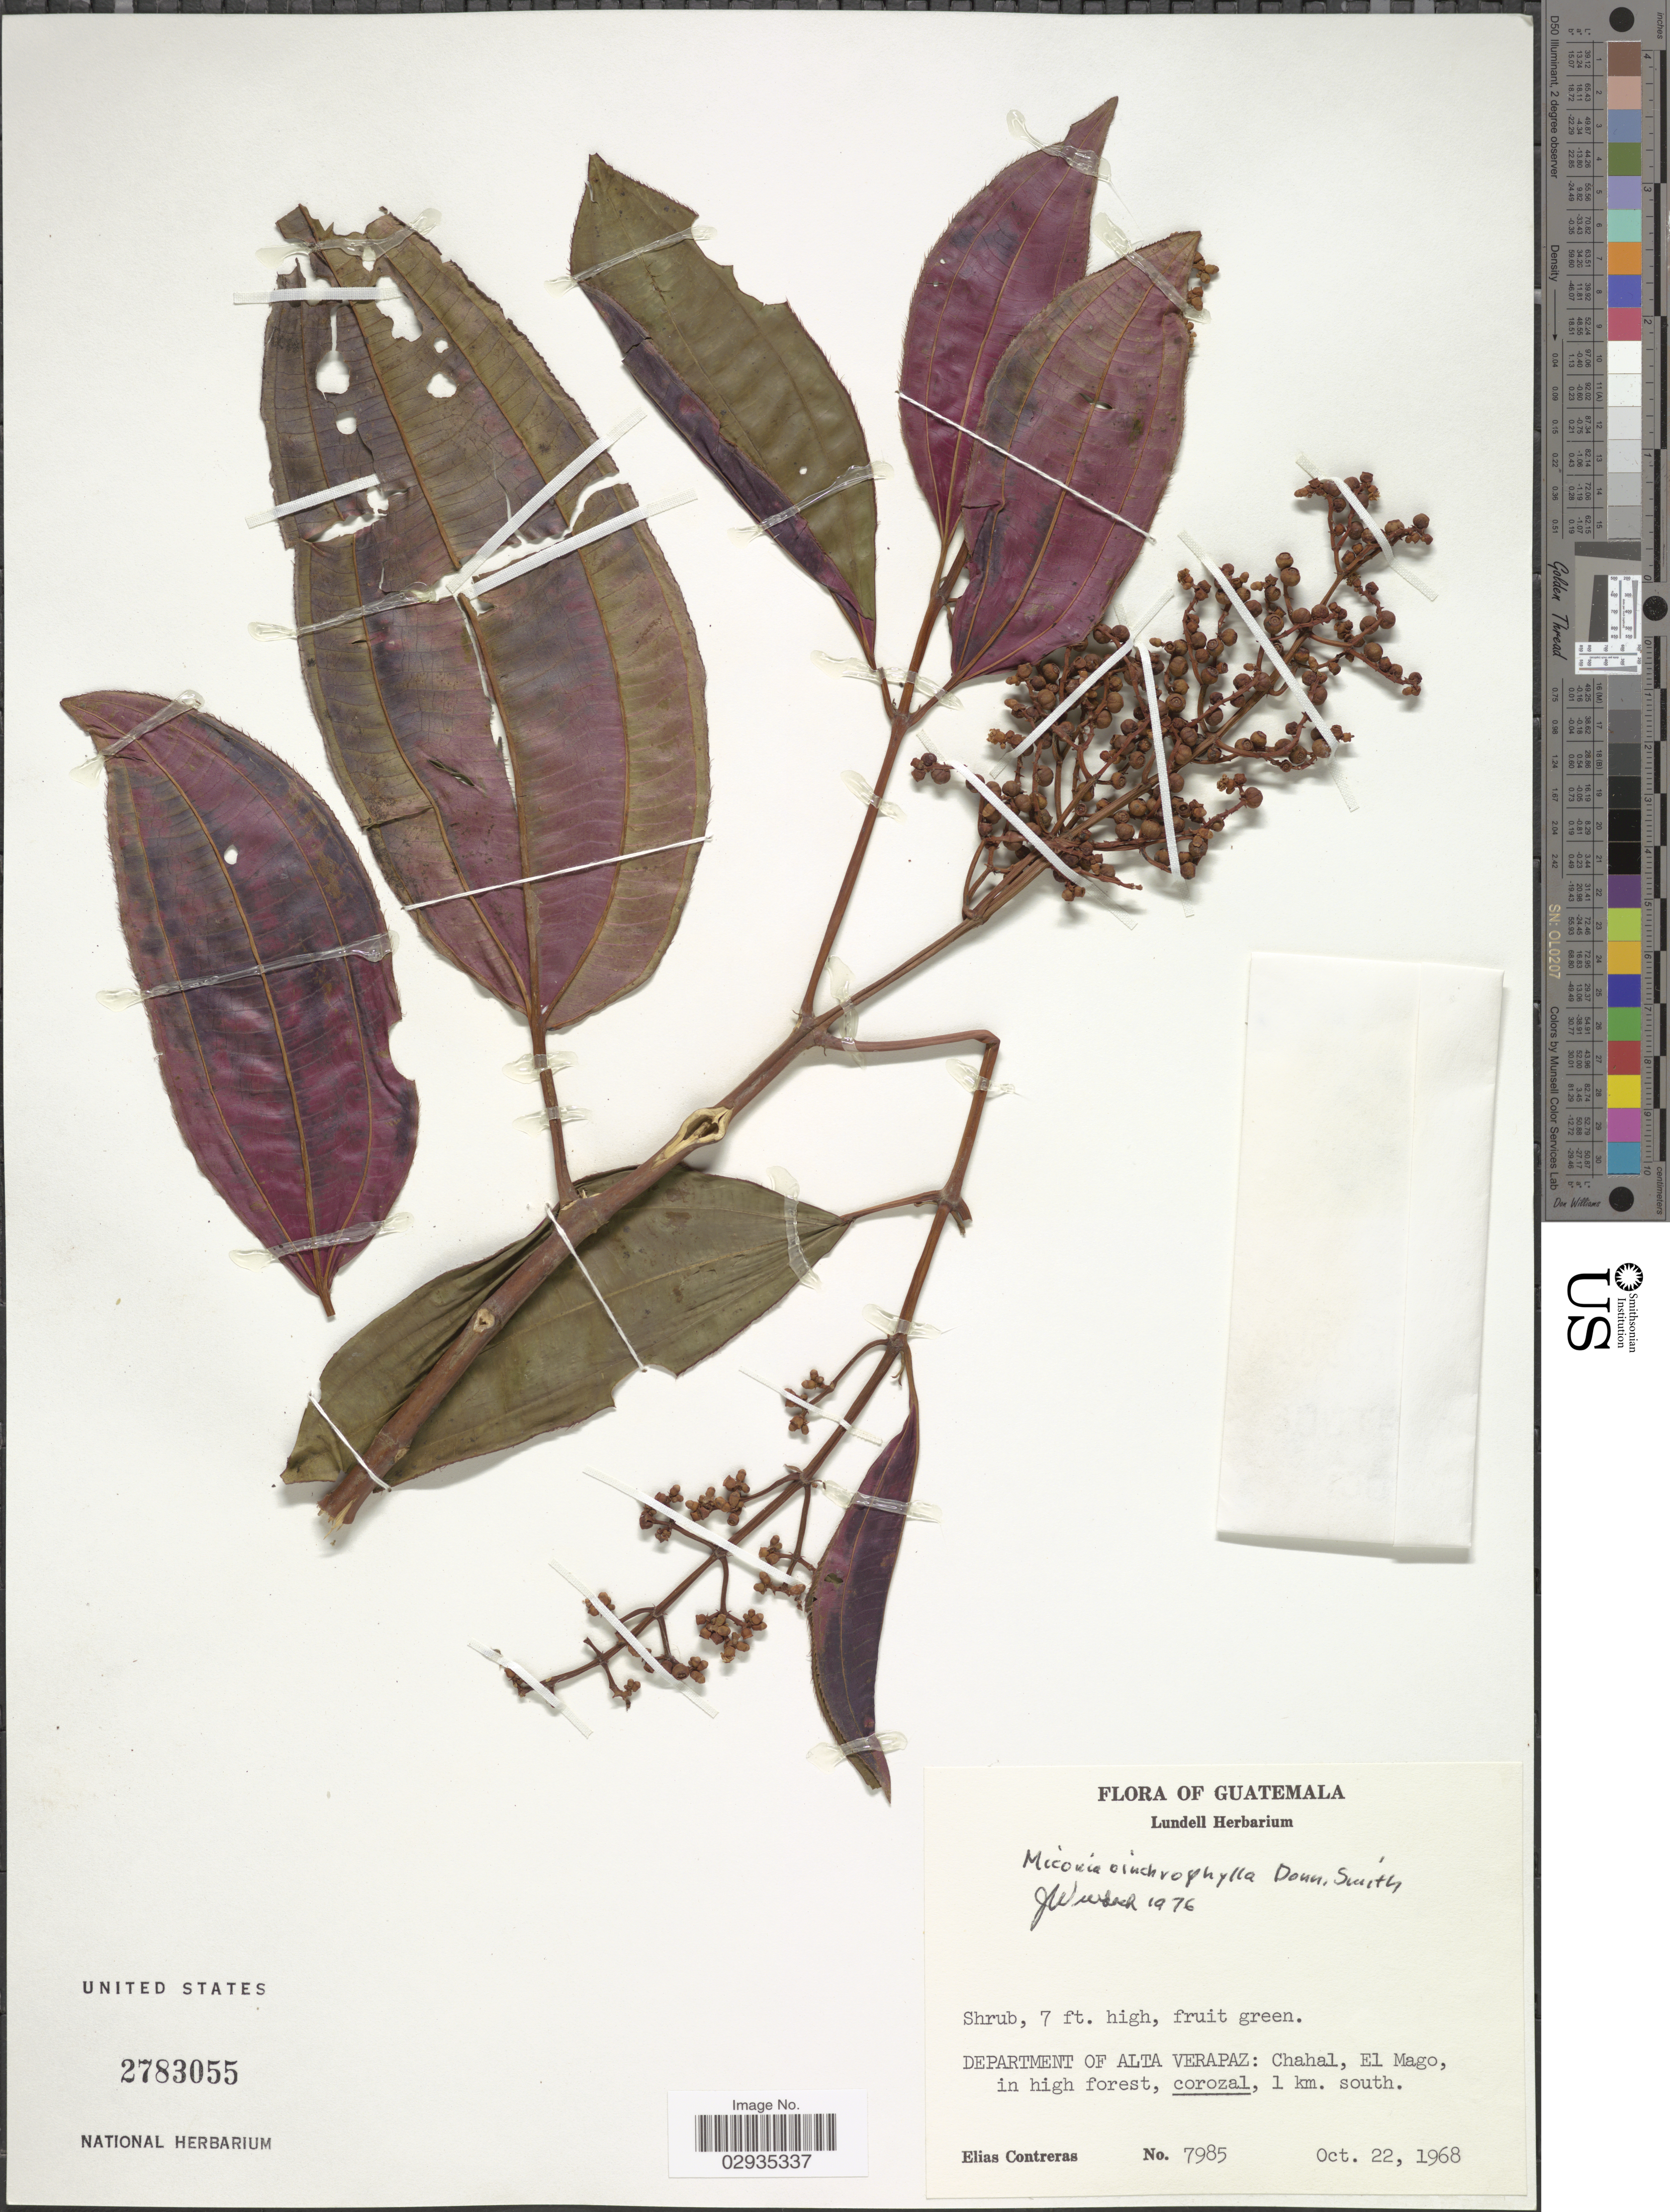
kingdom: Plantae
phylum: Tracheophyta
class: Magnoliopsida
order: Myrtales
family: Melastomataceae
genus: Miconia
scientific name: Miconia oinochrophylla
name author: Donn. Sm.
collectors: E. Contreras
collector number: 7985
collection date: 1968-10-22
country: Guatemala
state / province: Alta Verapaz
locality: Department of Alta Verapaz, Chahal, El Mago, in high forest, corozal, 1 km. south.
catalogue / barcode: US 2783055